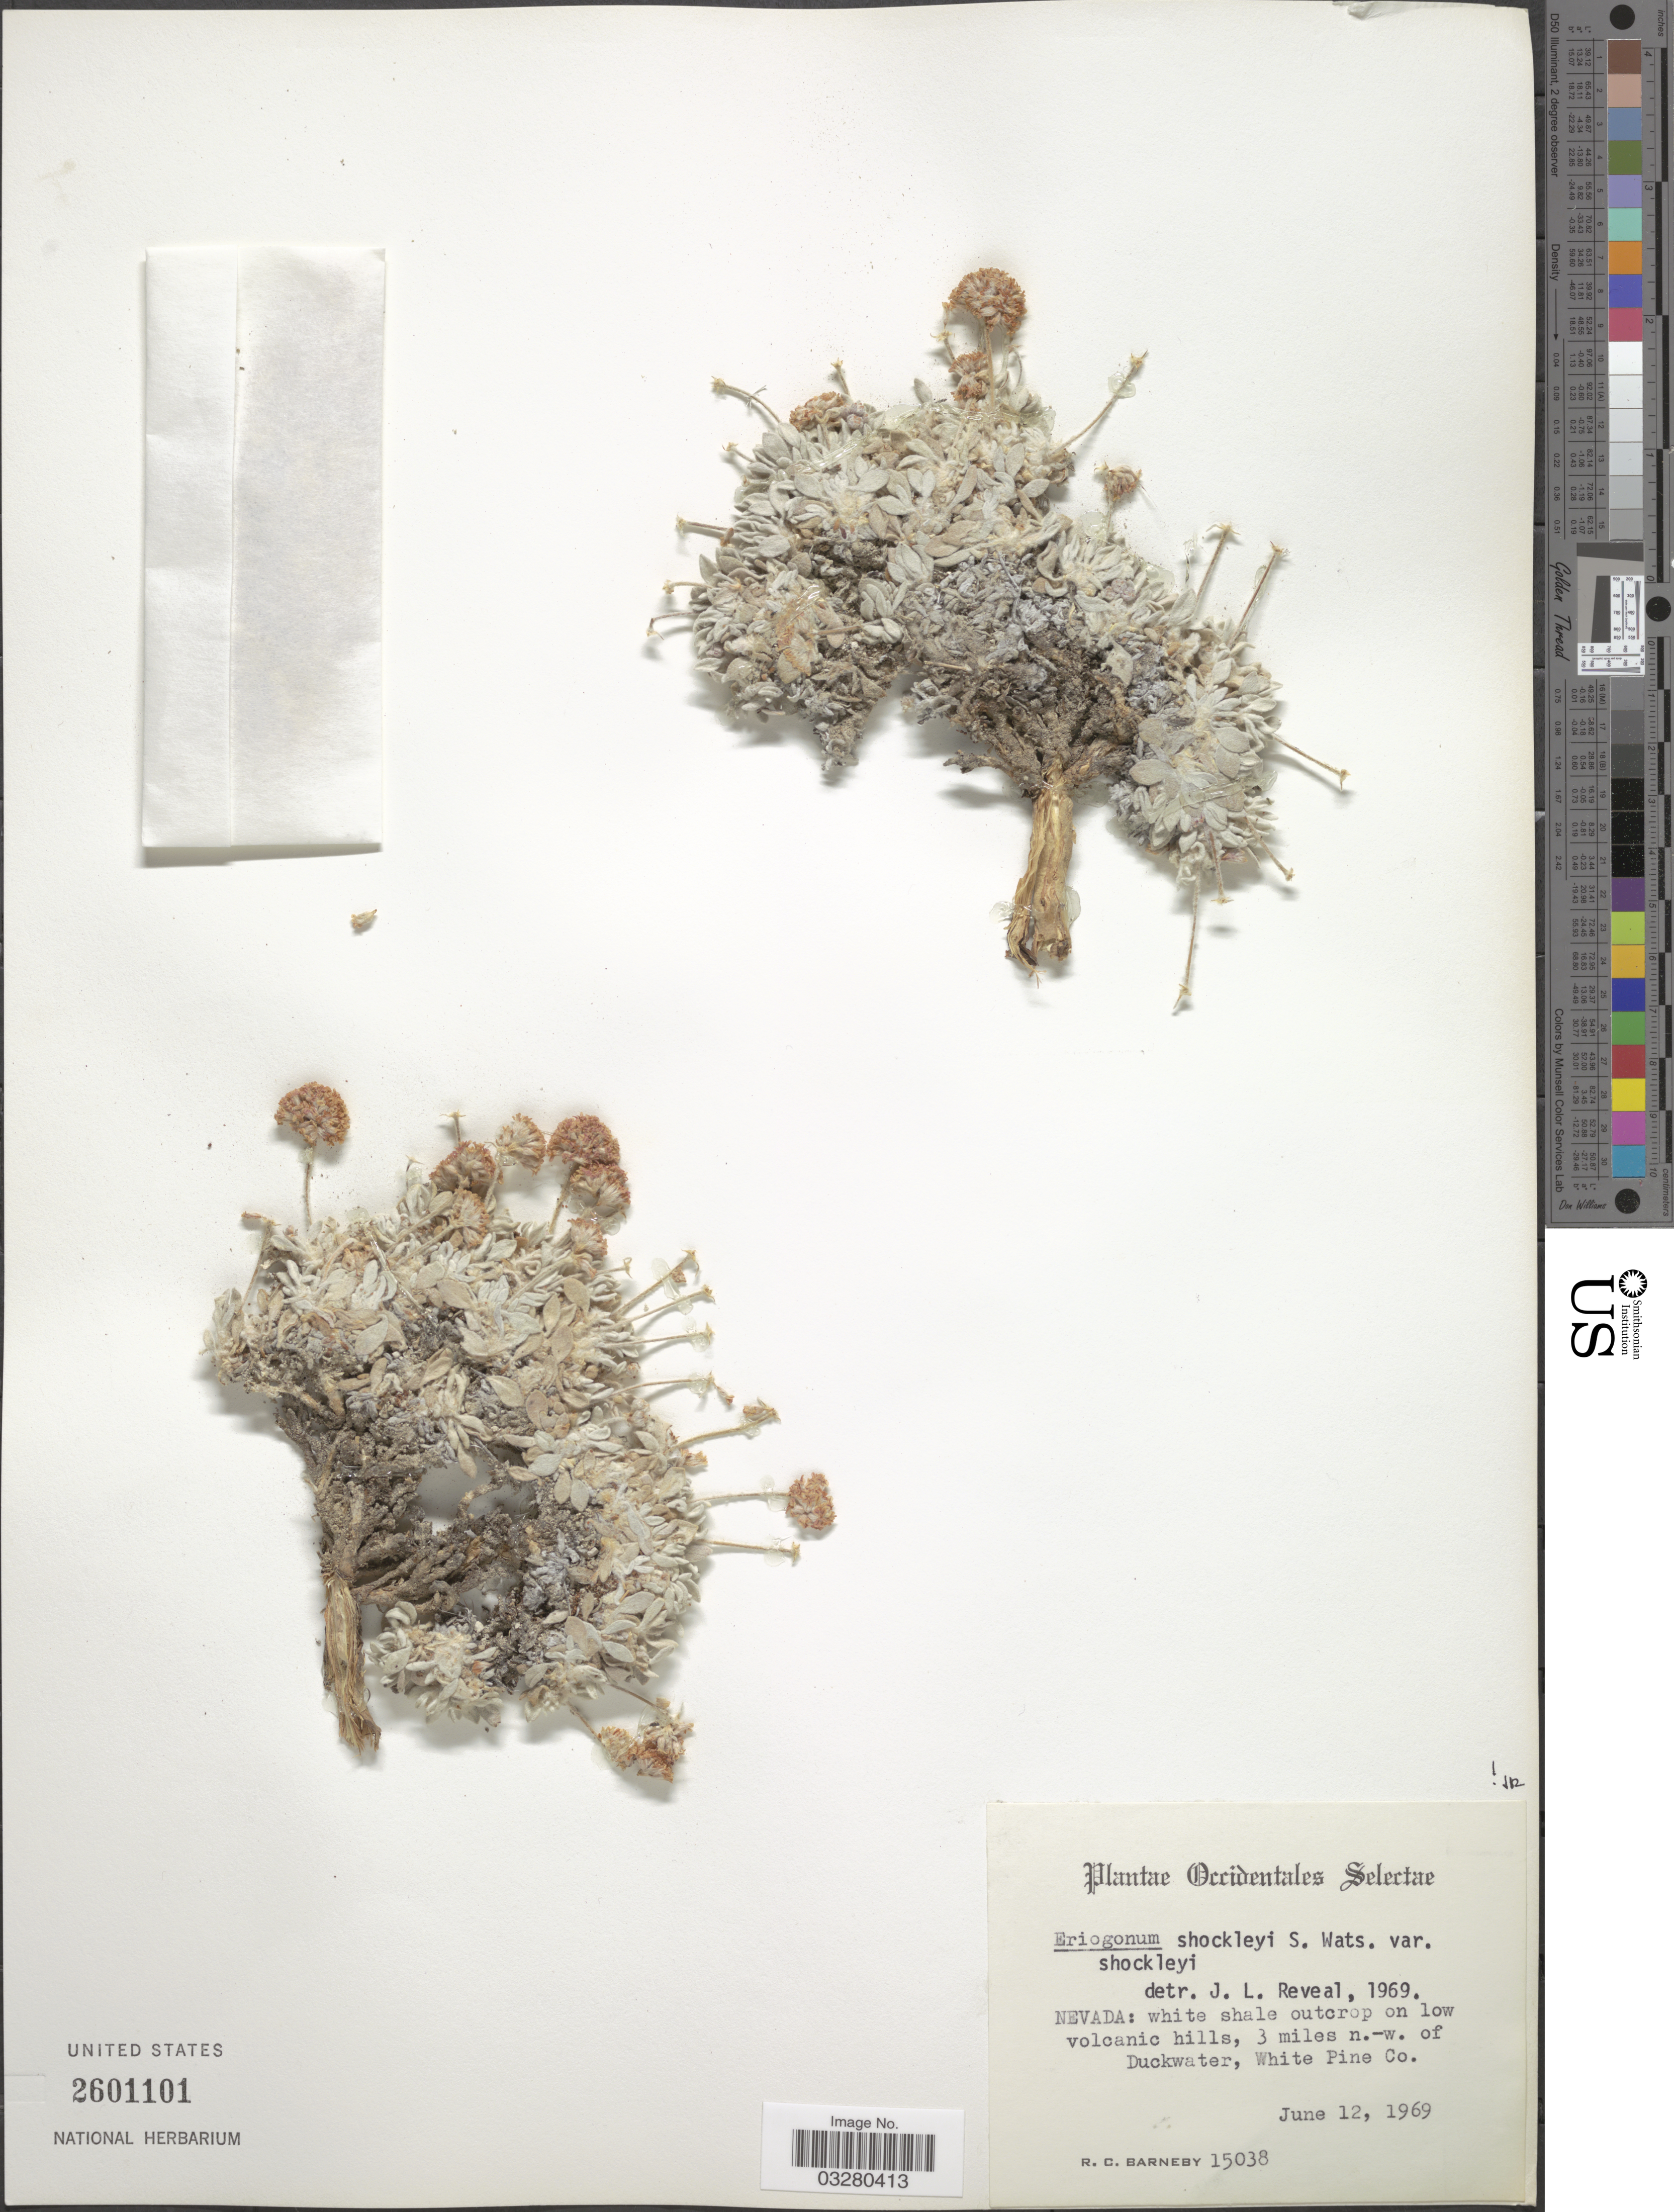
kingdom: Plantae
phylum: Tracheophyta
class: Magnoliopsida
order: Caryophyllales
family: Polygonaceae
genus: Eriogonum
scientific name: Eriogonum shockleyi var. shockleyi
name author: S. Watson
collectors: R. C. Barneby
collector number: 15038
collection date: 1969-06-12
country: United States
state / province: Nevada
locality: Occidentales Selectae. 3 miles n.-w. of Duckwater, White Pine Co.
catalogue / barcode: US 2601101